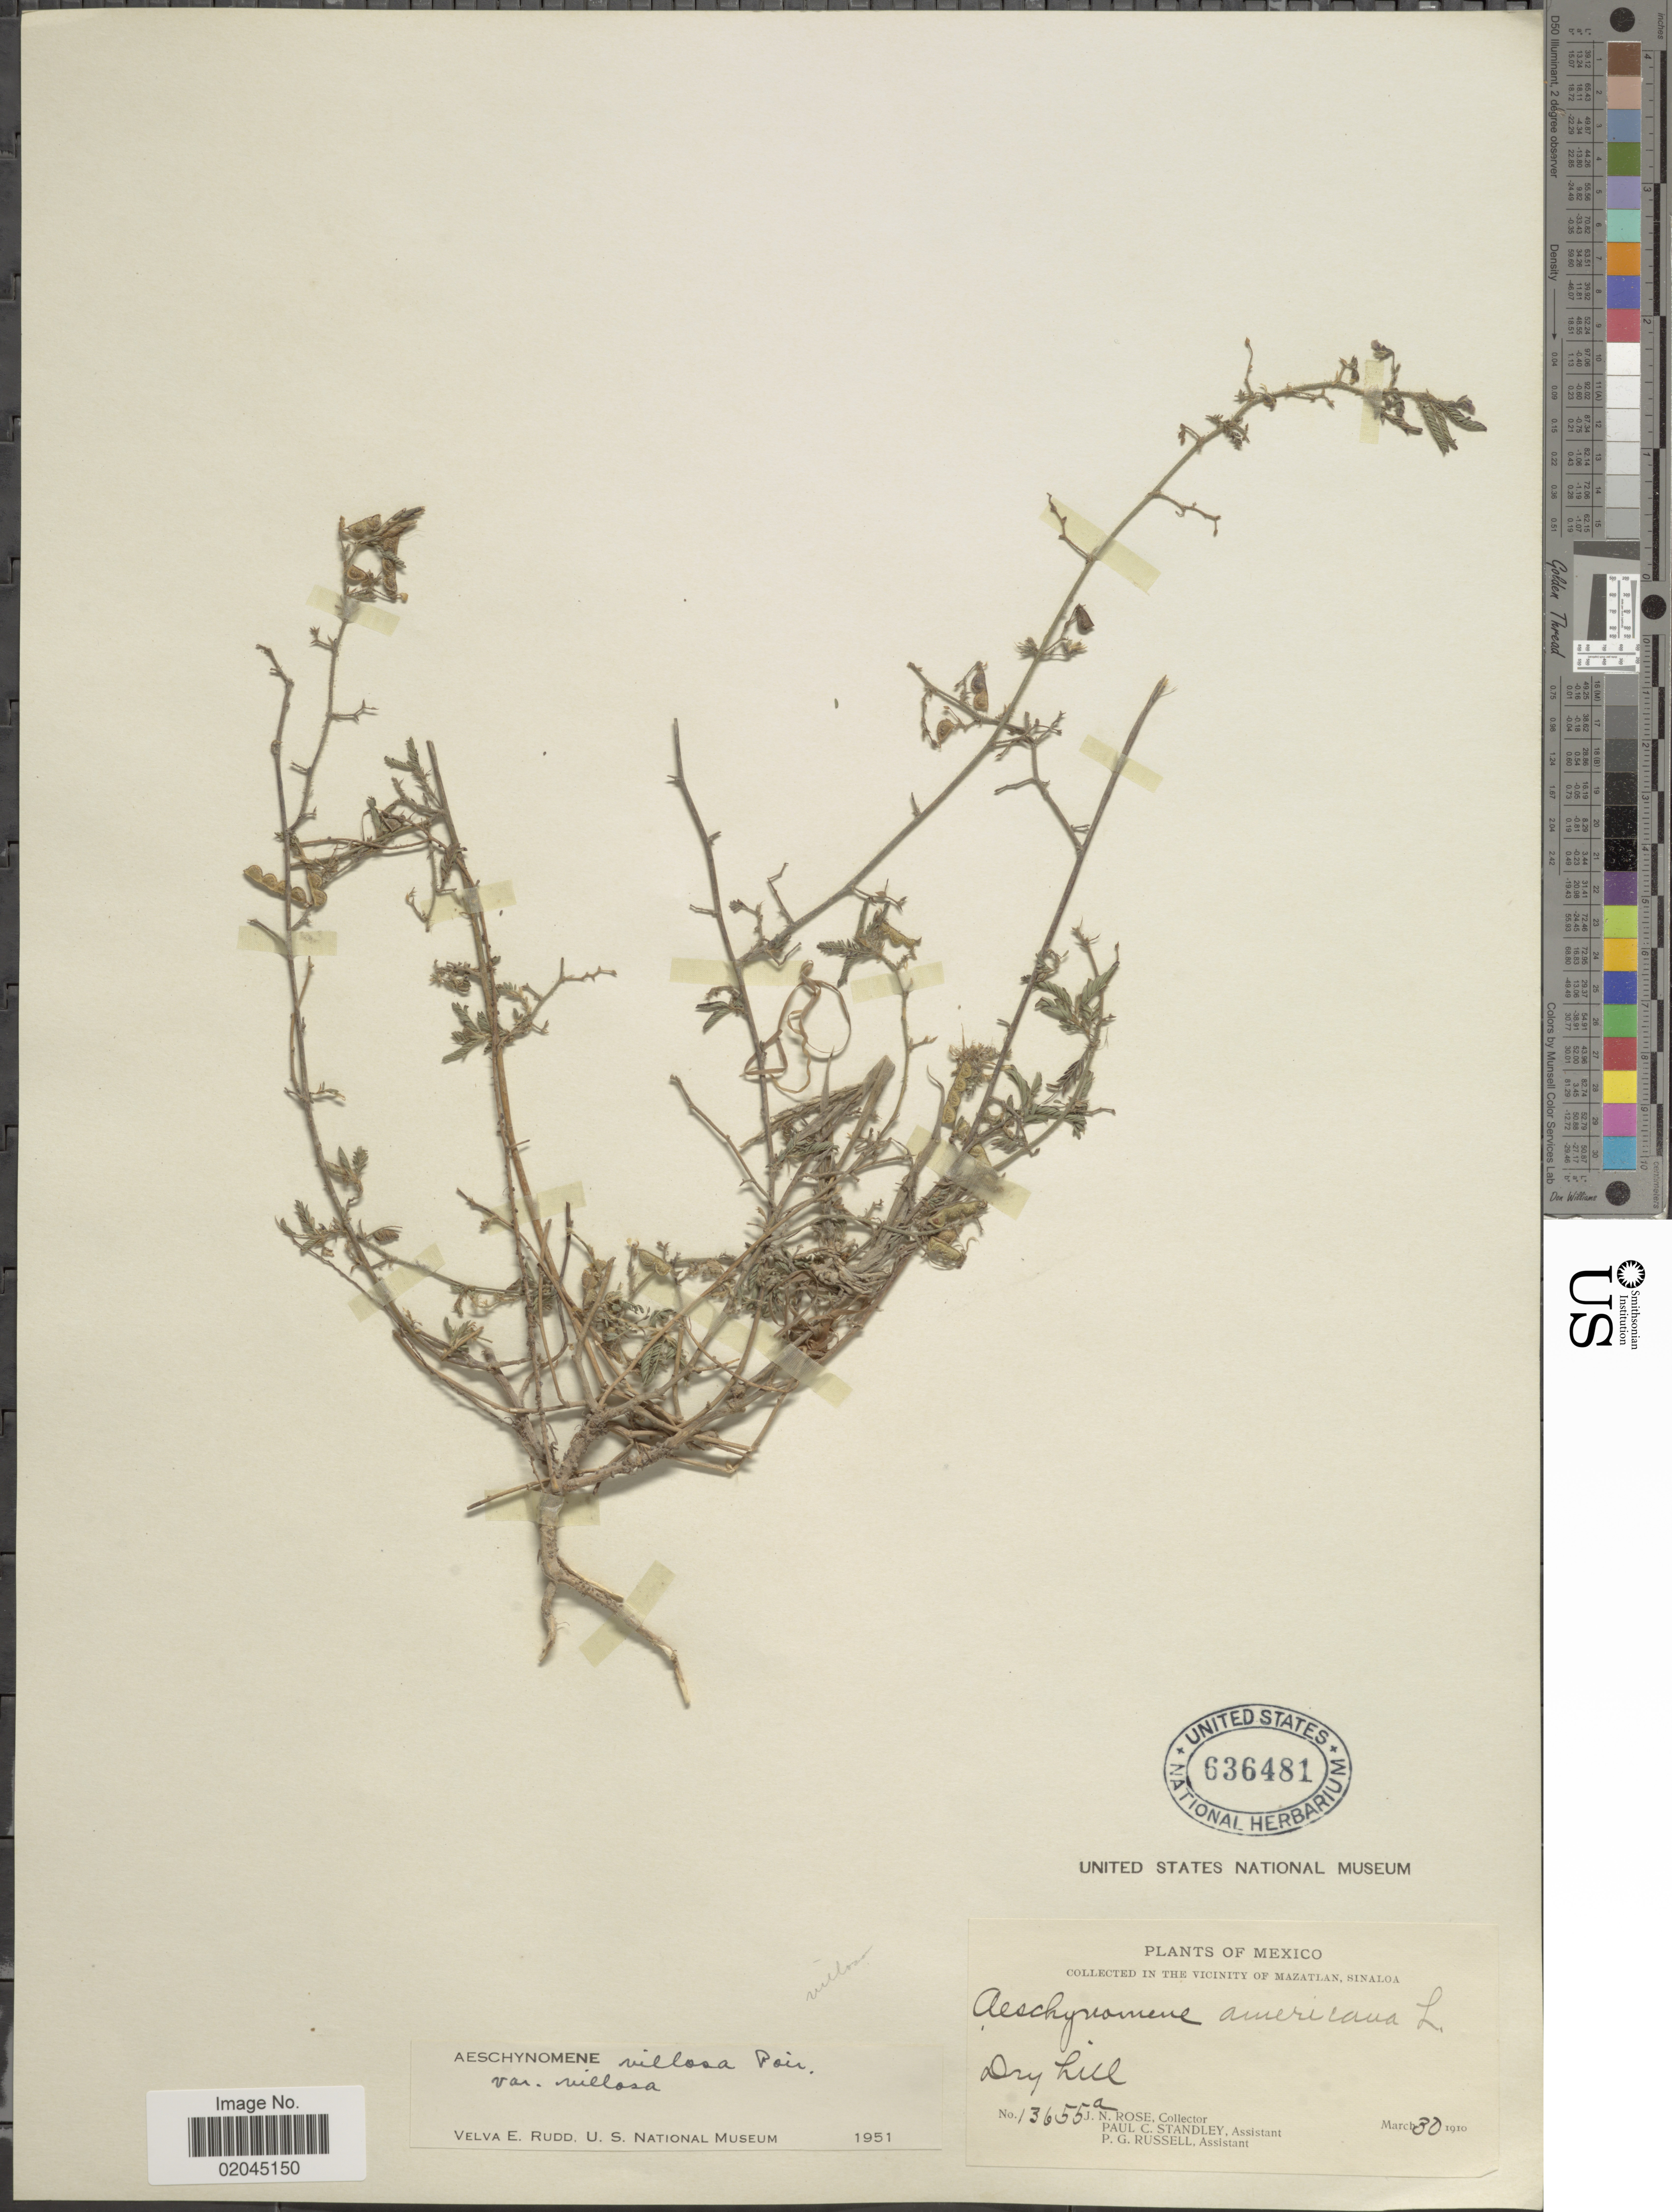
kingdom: Plantae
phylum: Tracheophyta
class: Magnoliopsida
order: Fabales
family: Fabaceae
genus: Aeschynomene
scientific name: Aeschynomene villosa var. villosa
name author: Poir.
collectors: J. N. Rose, P. C. Standley & P. G. Russell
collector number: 13655a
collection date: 1910-03-30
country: Mexico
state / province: Sinaloa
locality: In the vicinity of Mazatlan, Dry hill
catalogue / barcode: US 636481